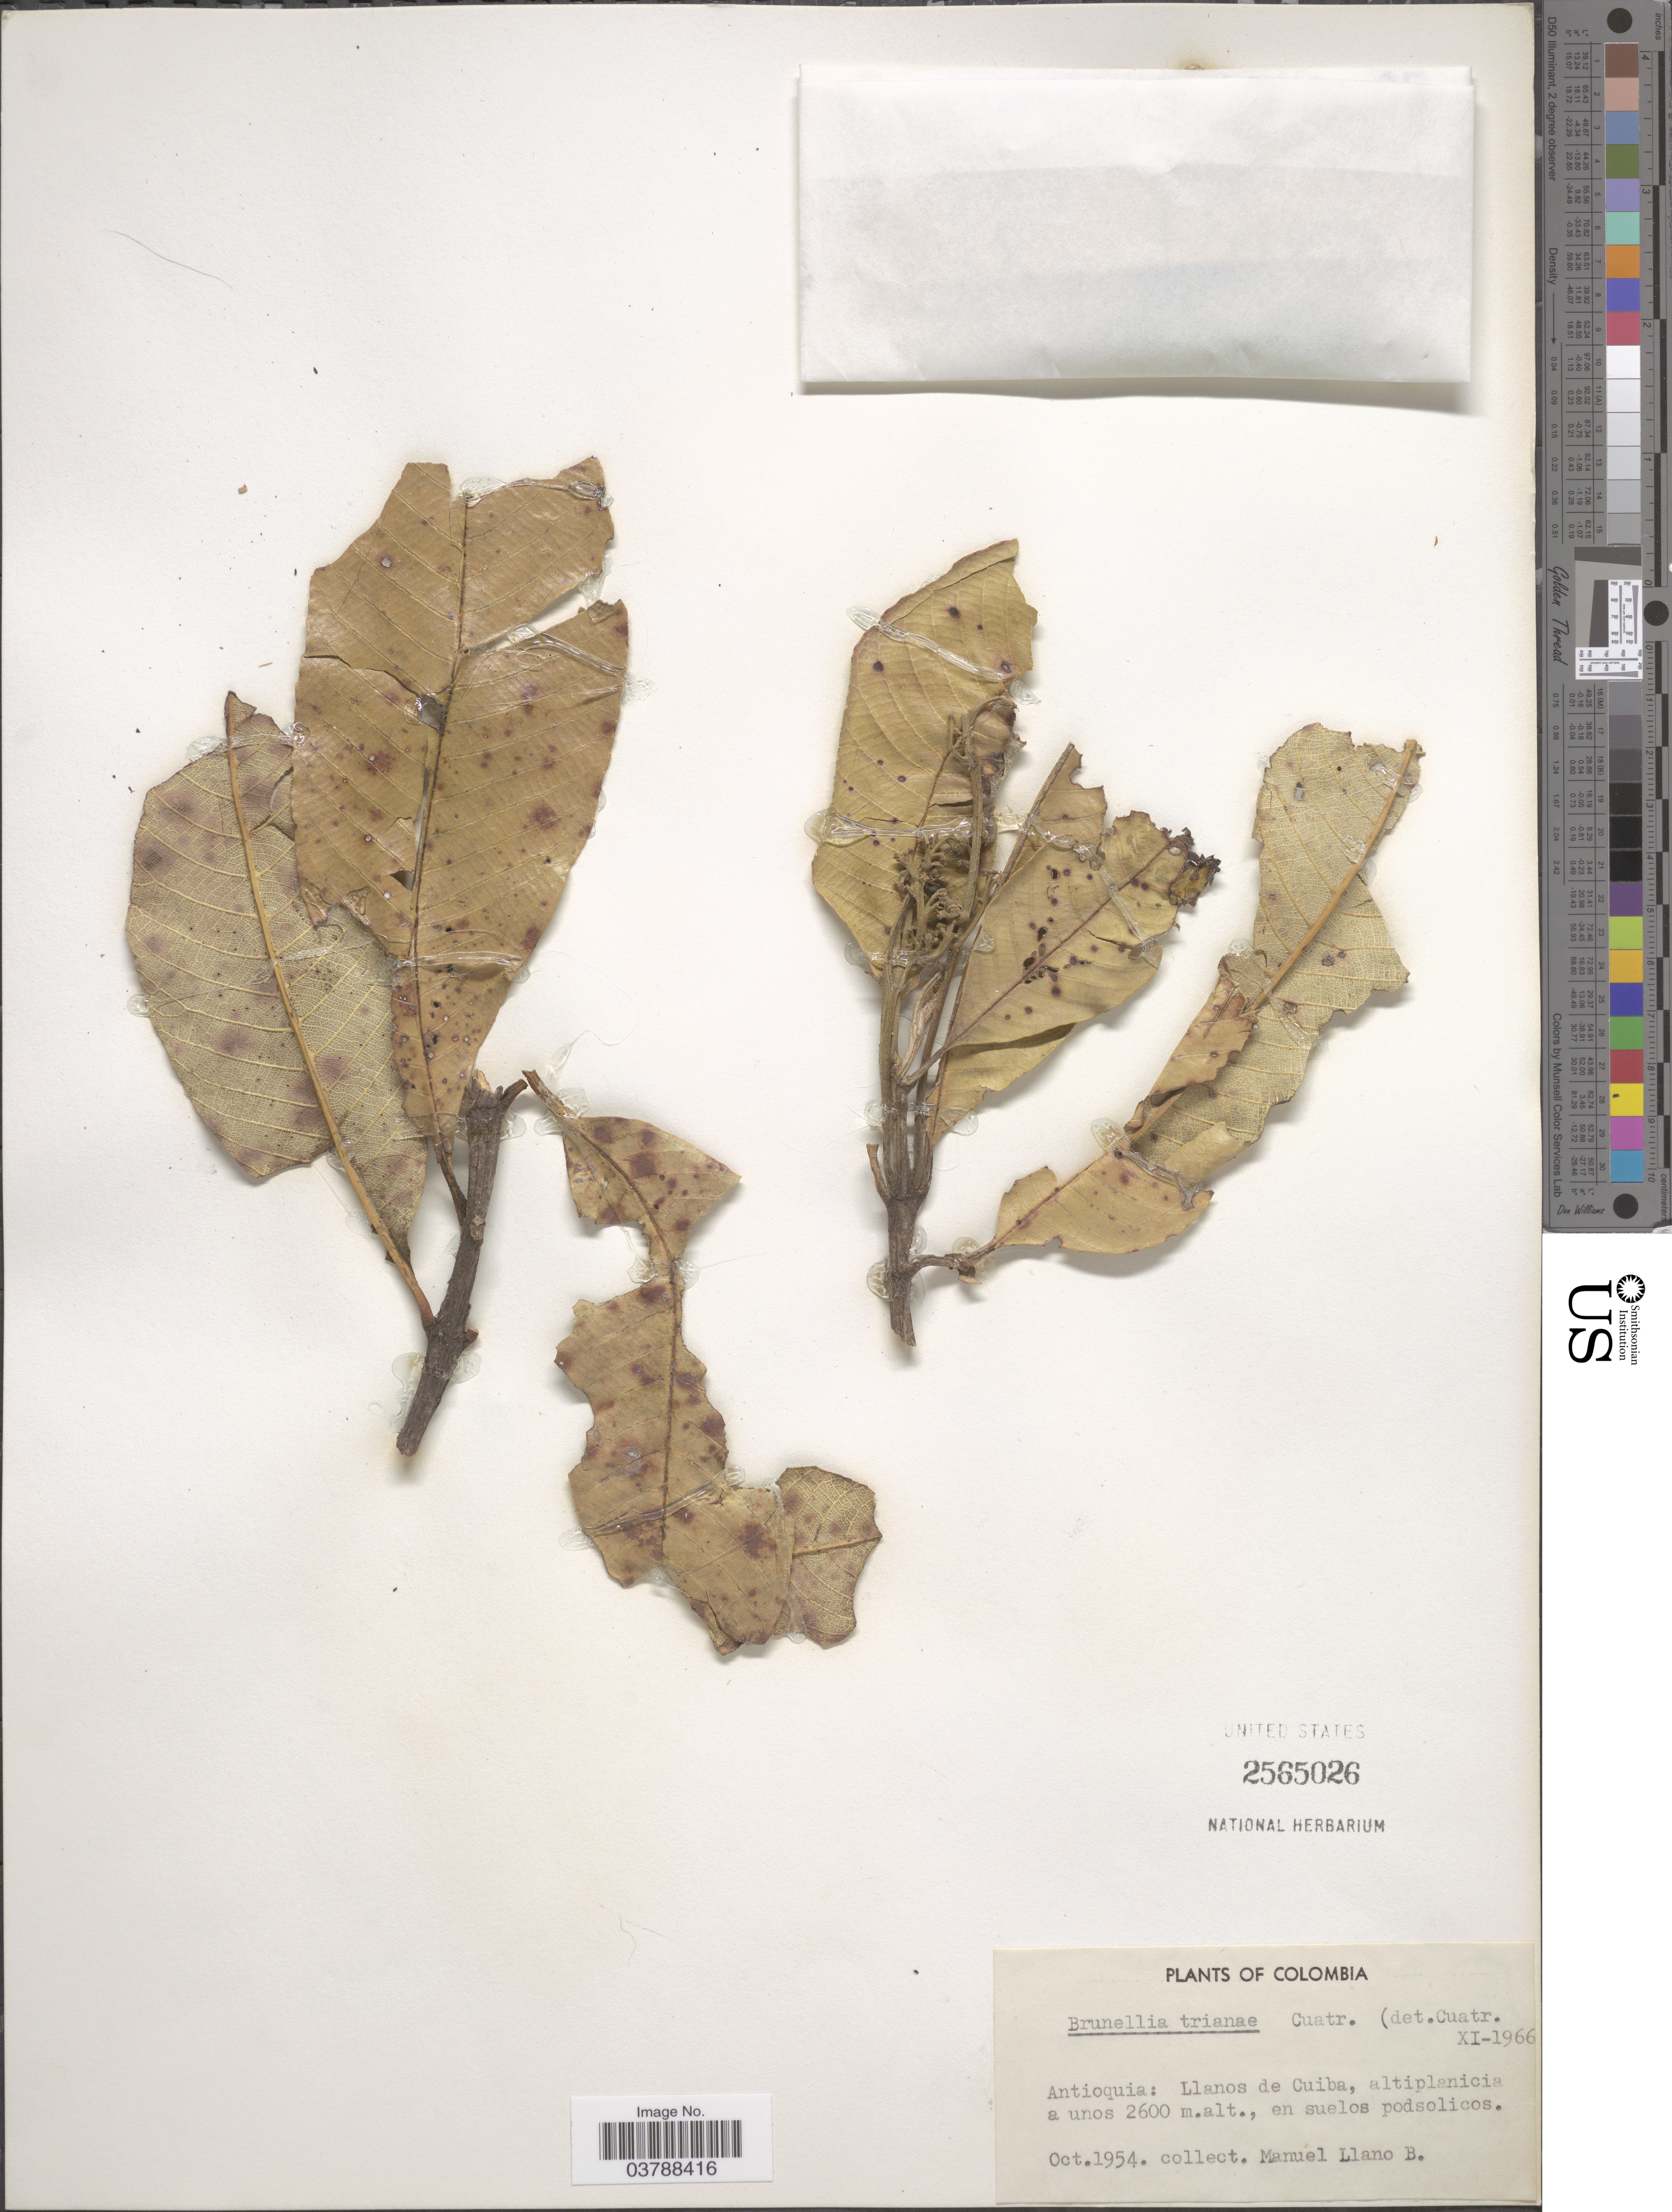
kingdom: Plantae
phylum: Tracheophyta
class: Magnoliopsida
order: Oxalidales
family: Brunelliaceae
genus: Brunellia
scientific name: Brunellia trianae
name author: Cuatrec.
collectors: M. Llano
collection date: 1954-10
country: Colombia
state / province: Antioquia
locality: Llanos de Cuiba.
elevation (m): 2600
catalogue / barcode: US 2565026